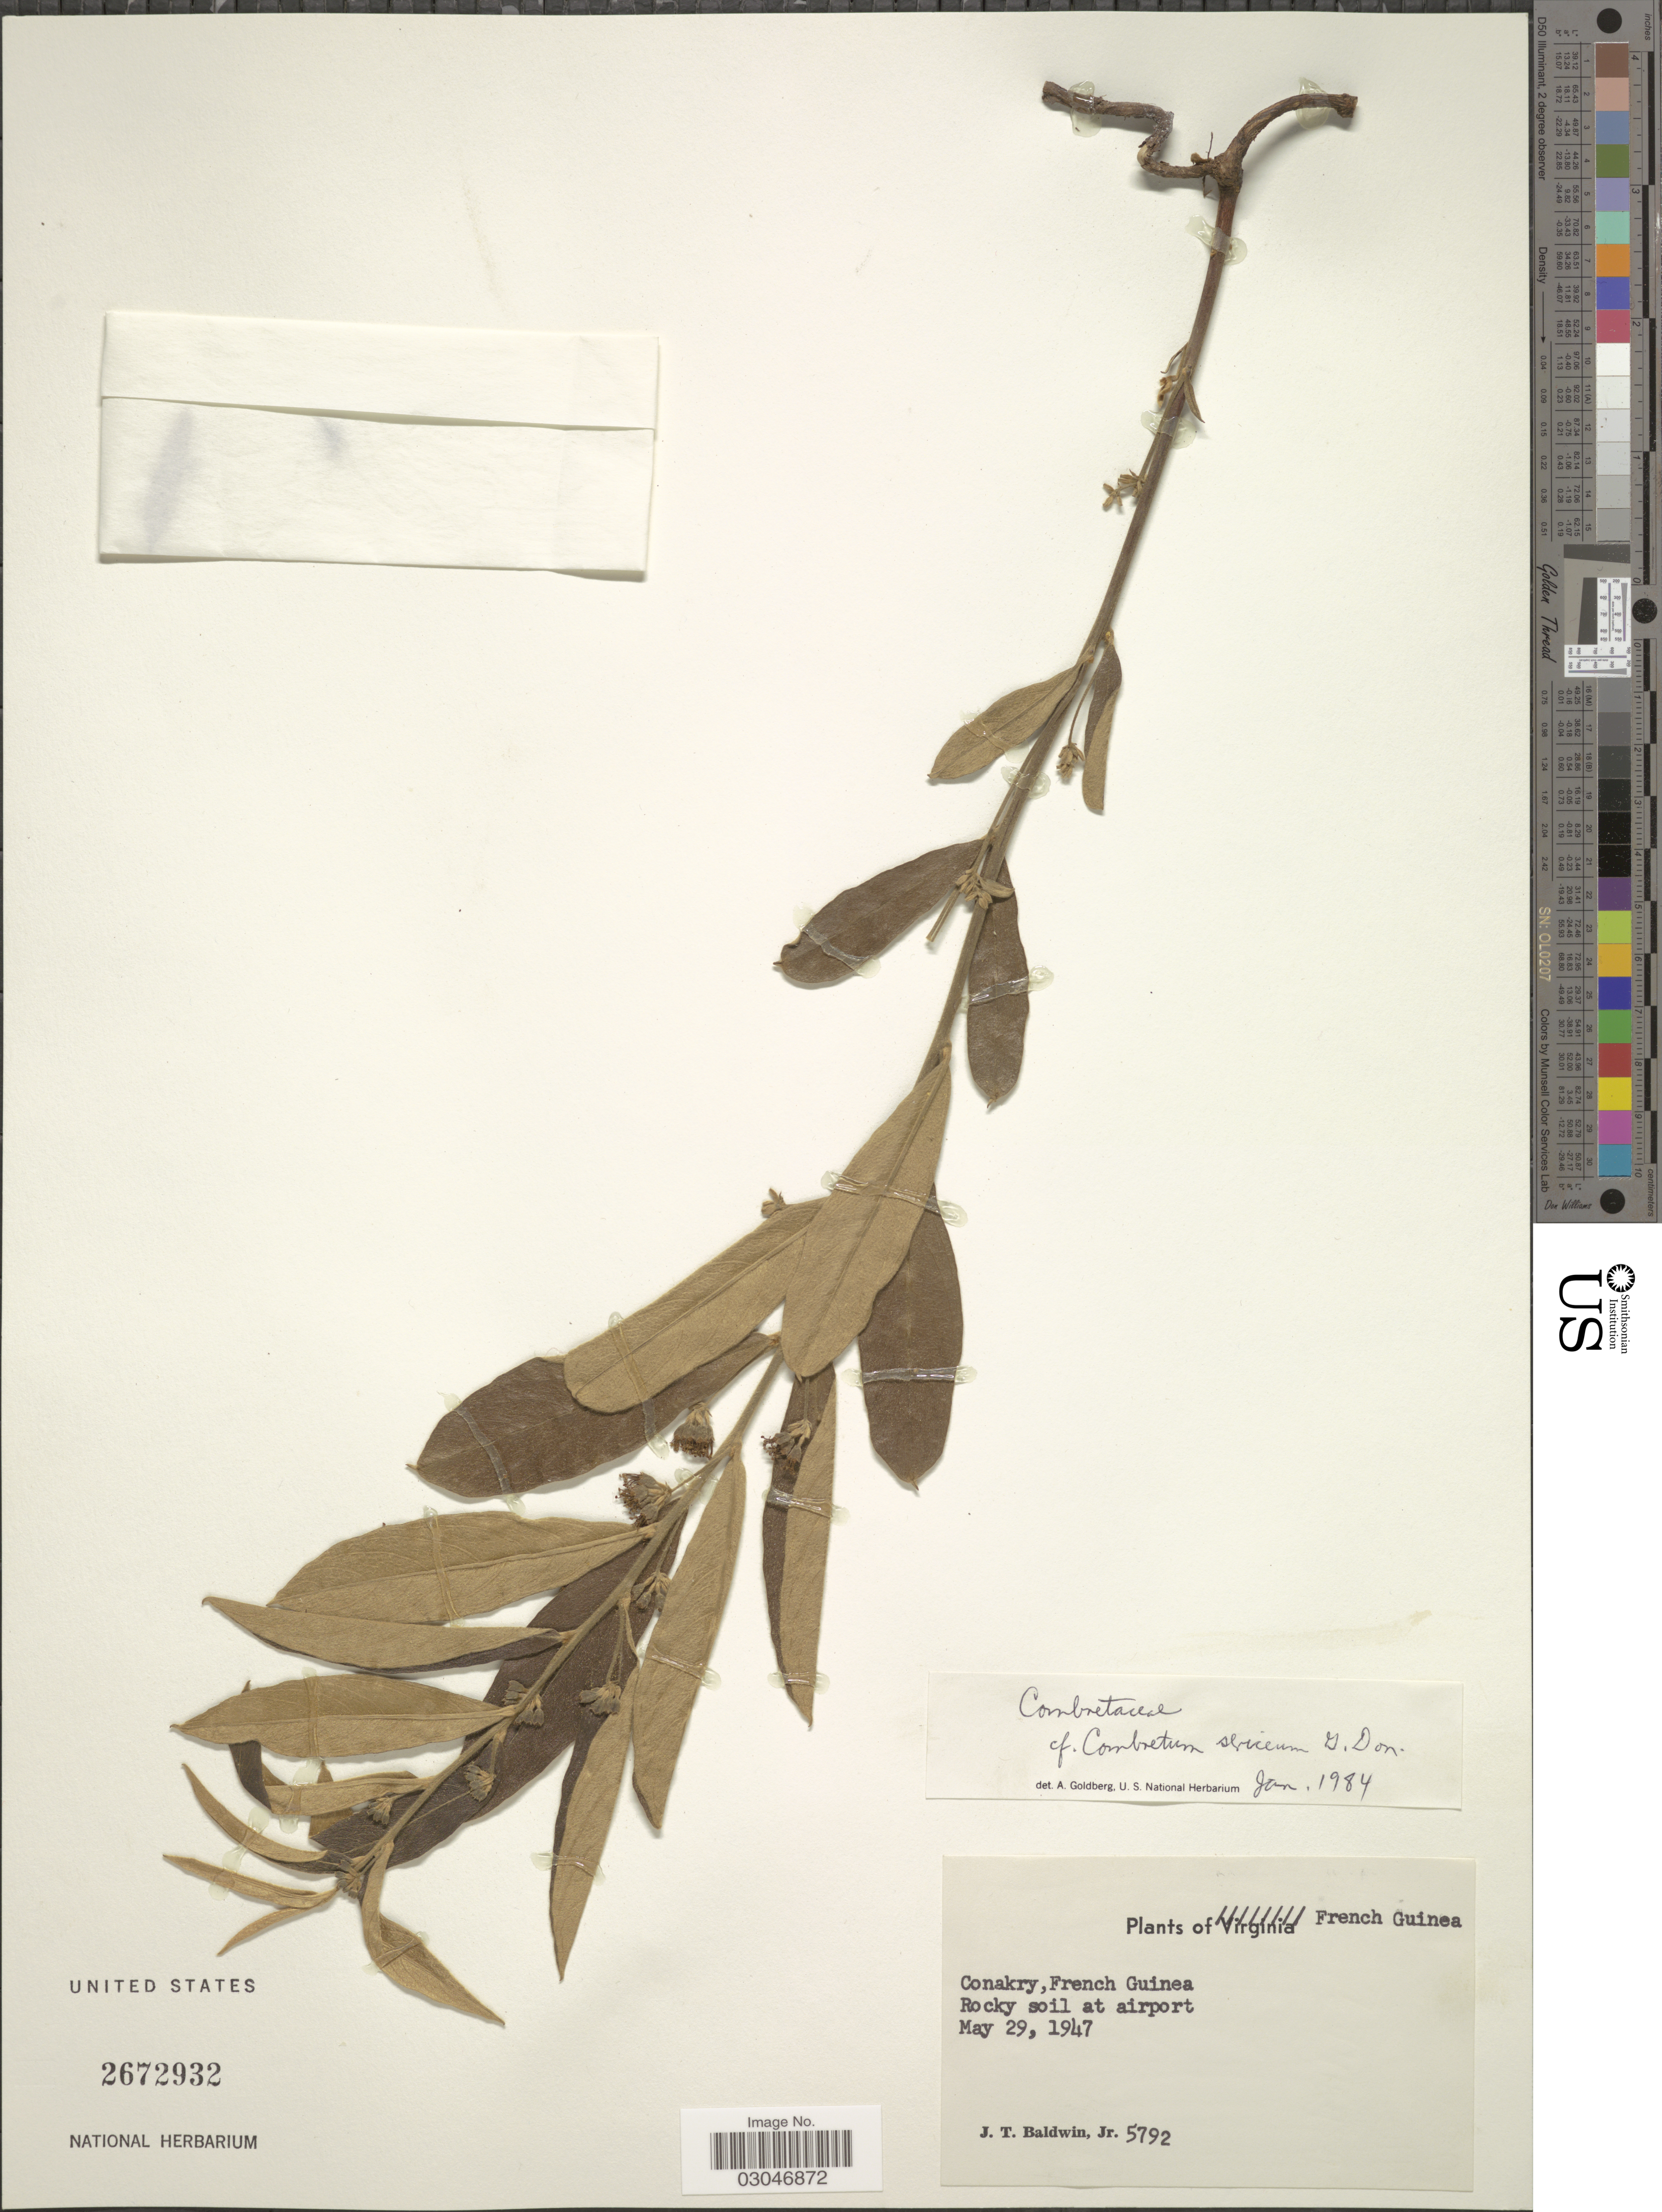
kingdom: Plantae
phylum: Tracheophyta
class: Magnoliopsida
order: Myrtales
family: Combretaceae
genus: Combretum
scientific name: Combretum sericeum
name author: G. Don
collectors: J. T. Baldwin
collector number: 5792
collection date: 1947-05-29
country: Guinea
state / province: Conakry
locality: French Guinea.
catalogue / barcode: US 2672932